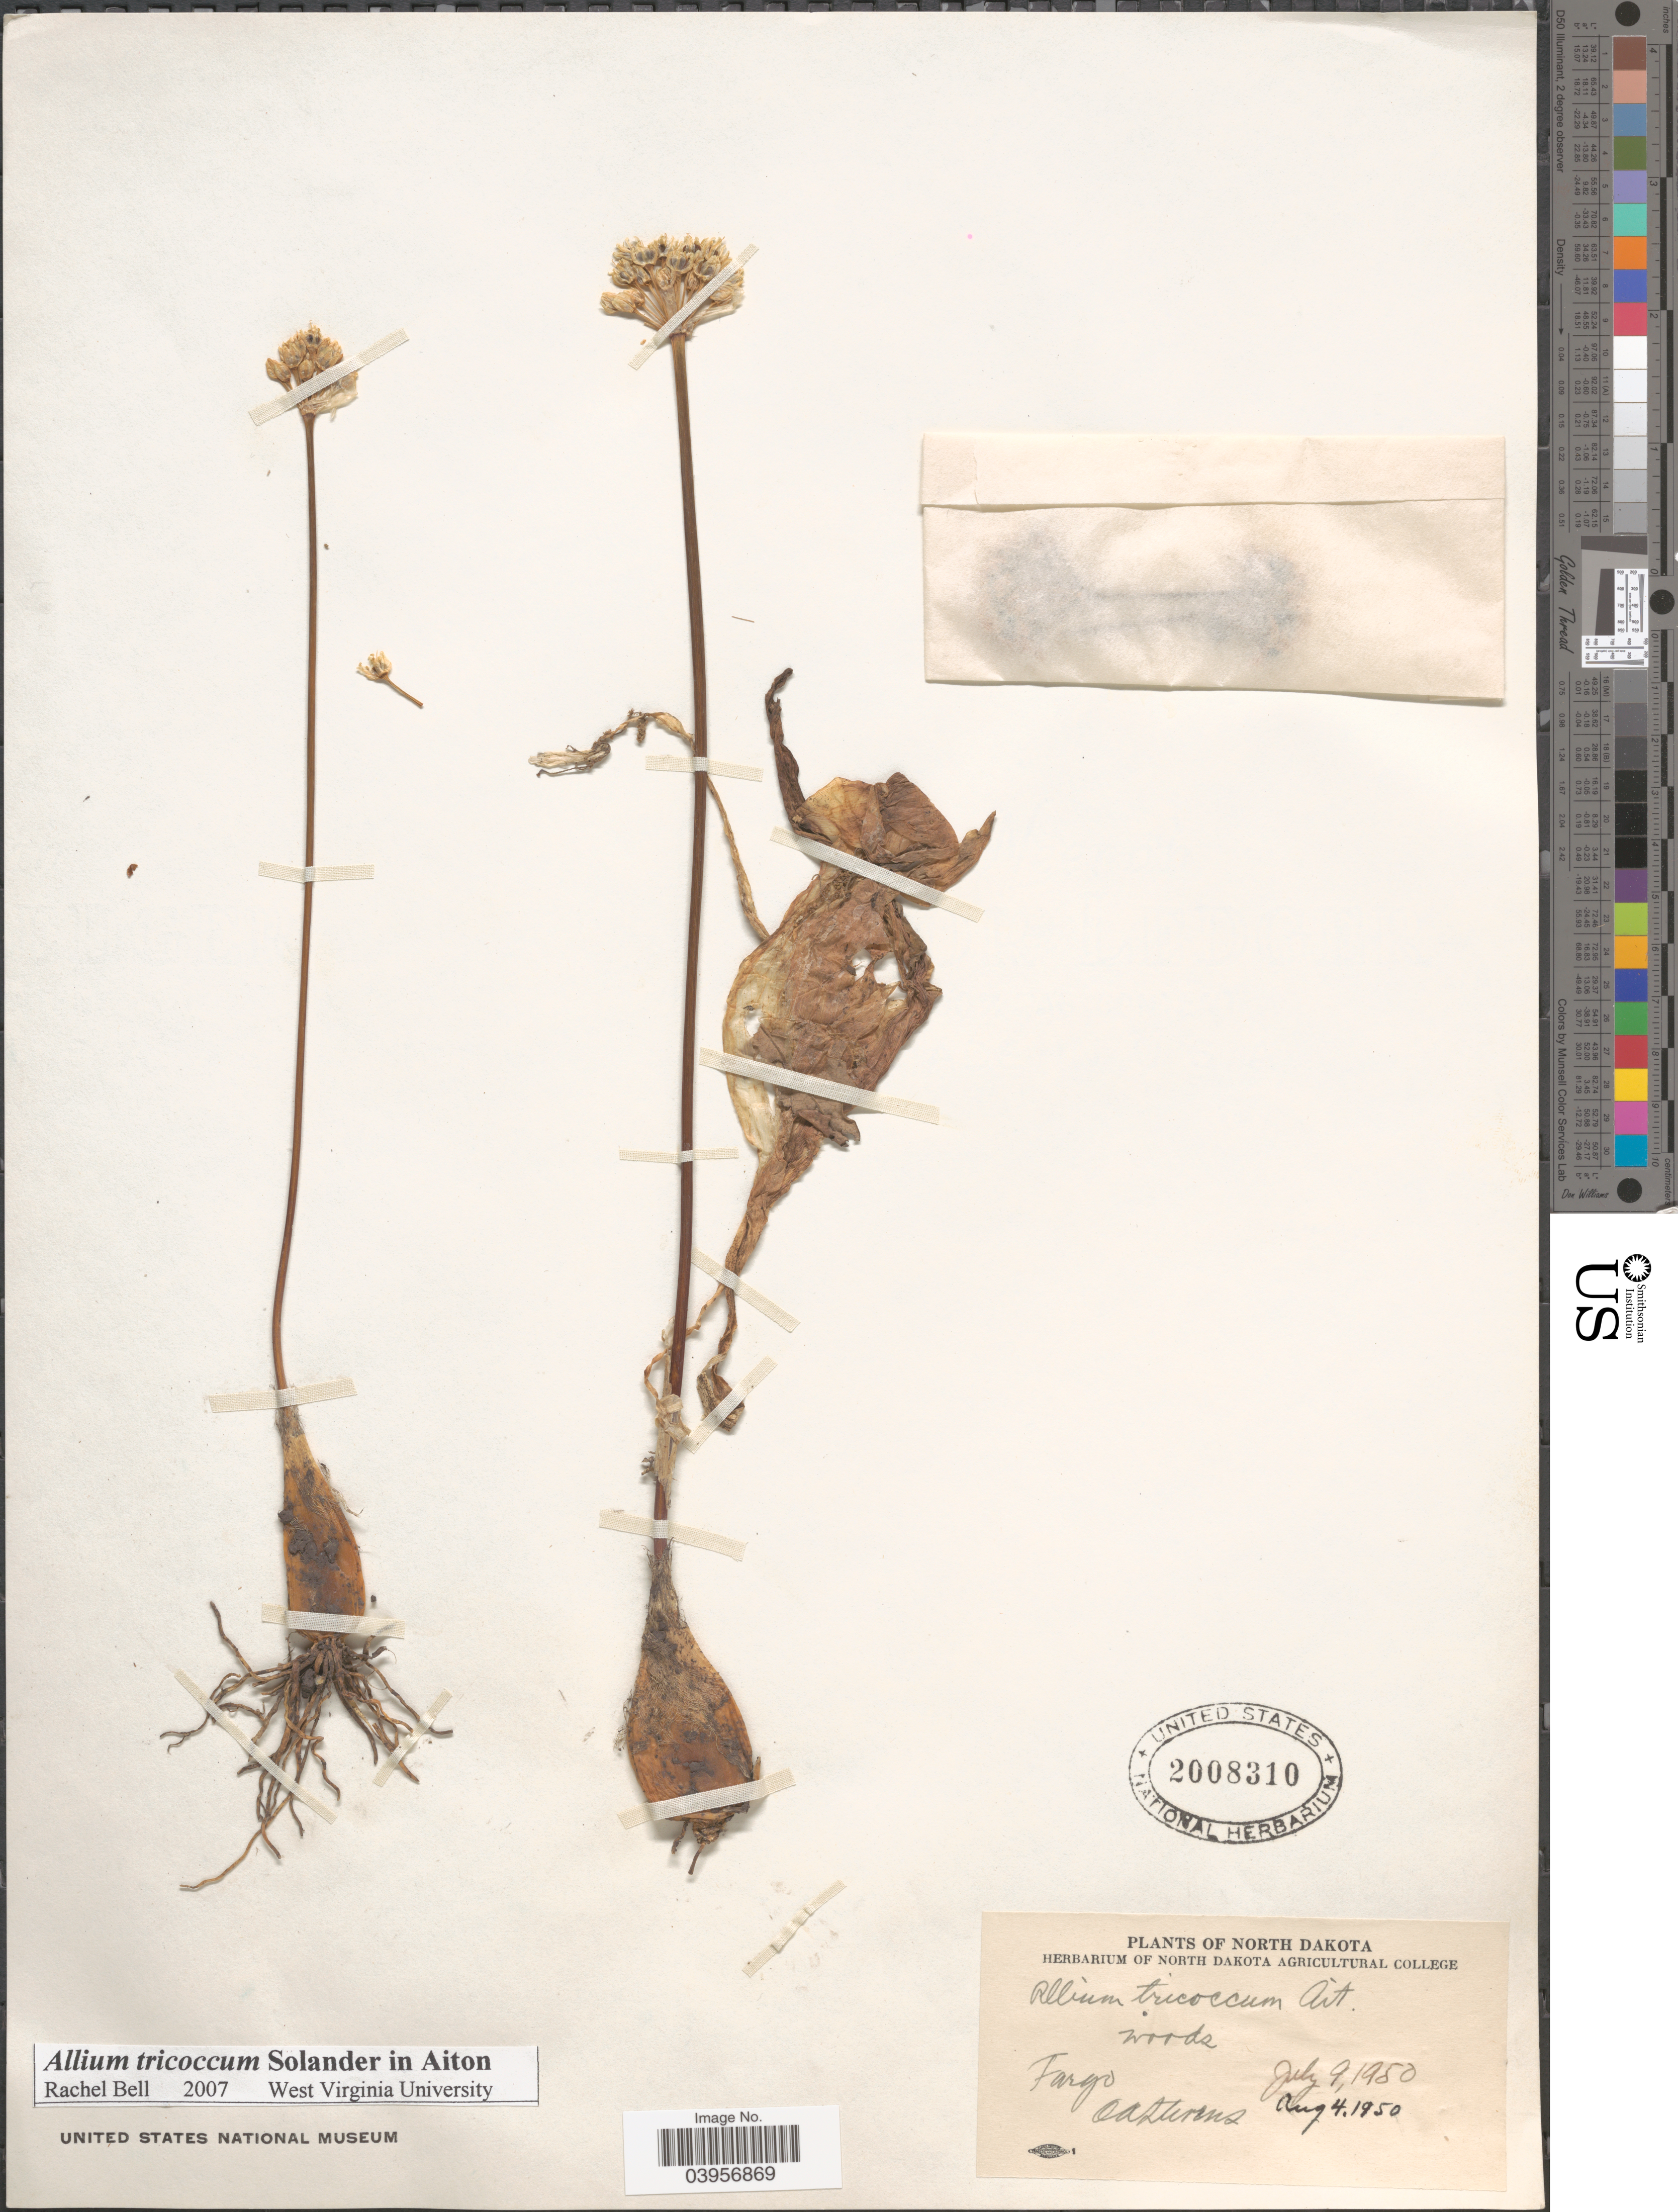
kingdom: Plantae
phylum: Tracheophyta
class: Liliopsida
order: Asparagales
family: Amaryllidaceae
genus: Allium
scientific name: Allium tricoccum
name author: Aiton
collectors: O. A. Stevens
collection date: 1950-07-09/1950-08-04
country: United States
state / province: North Dakota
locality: Fargo.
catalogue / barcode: US 2008310